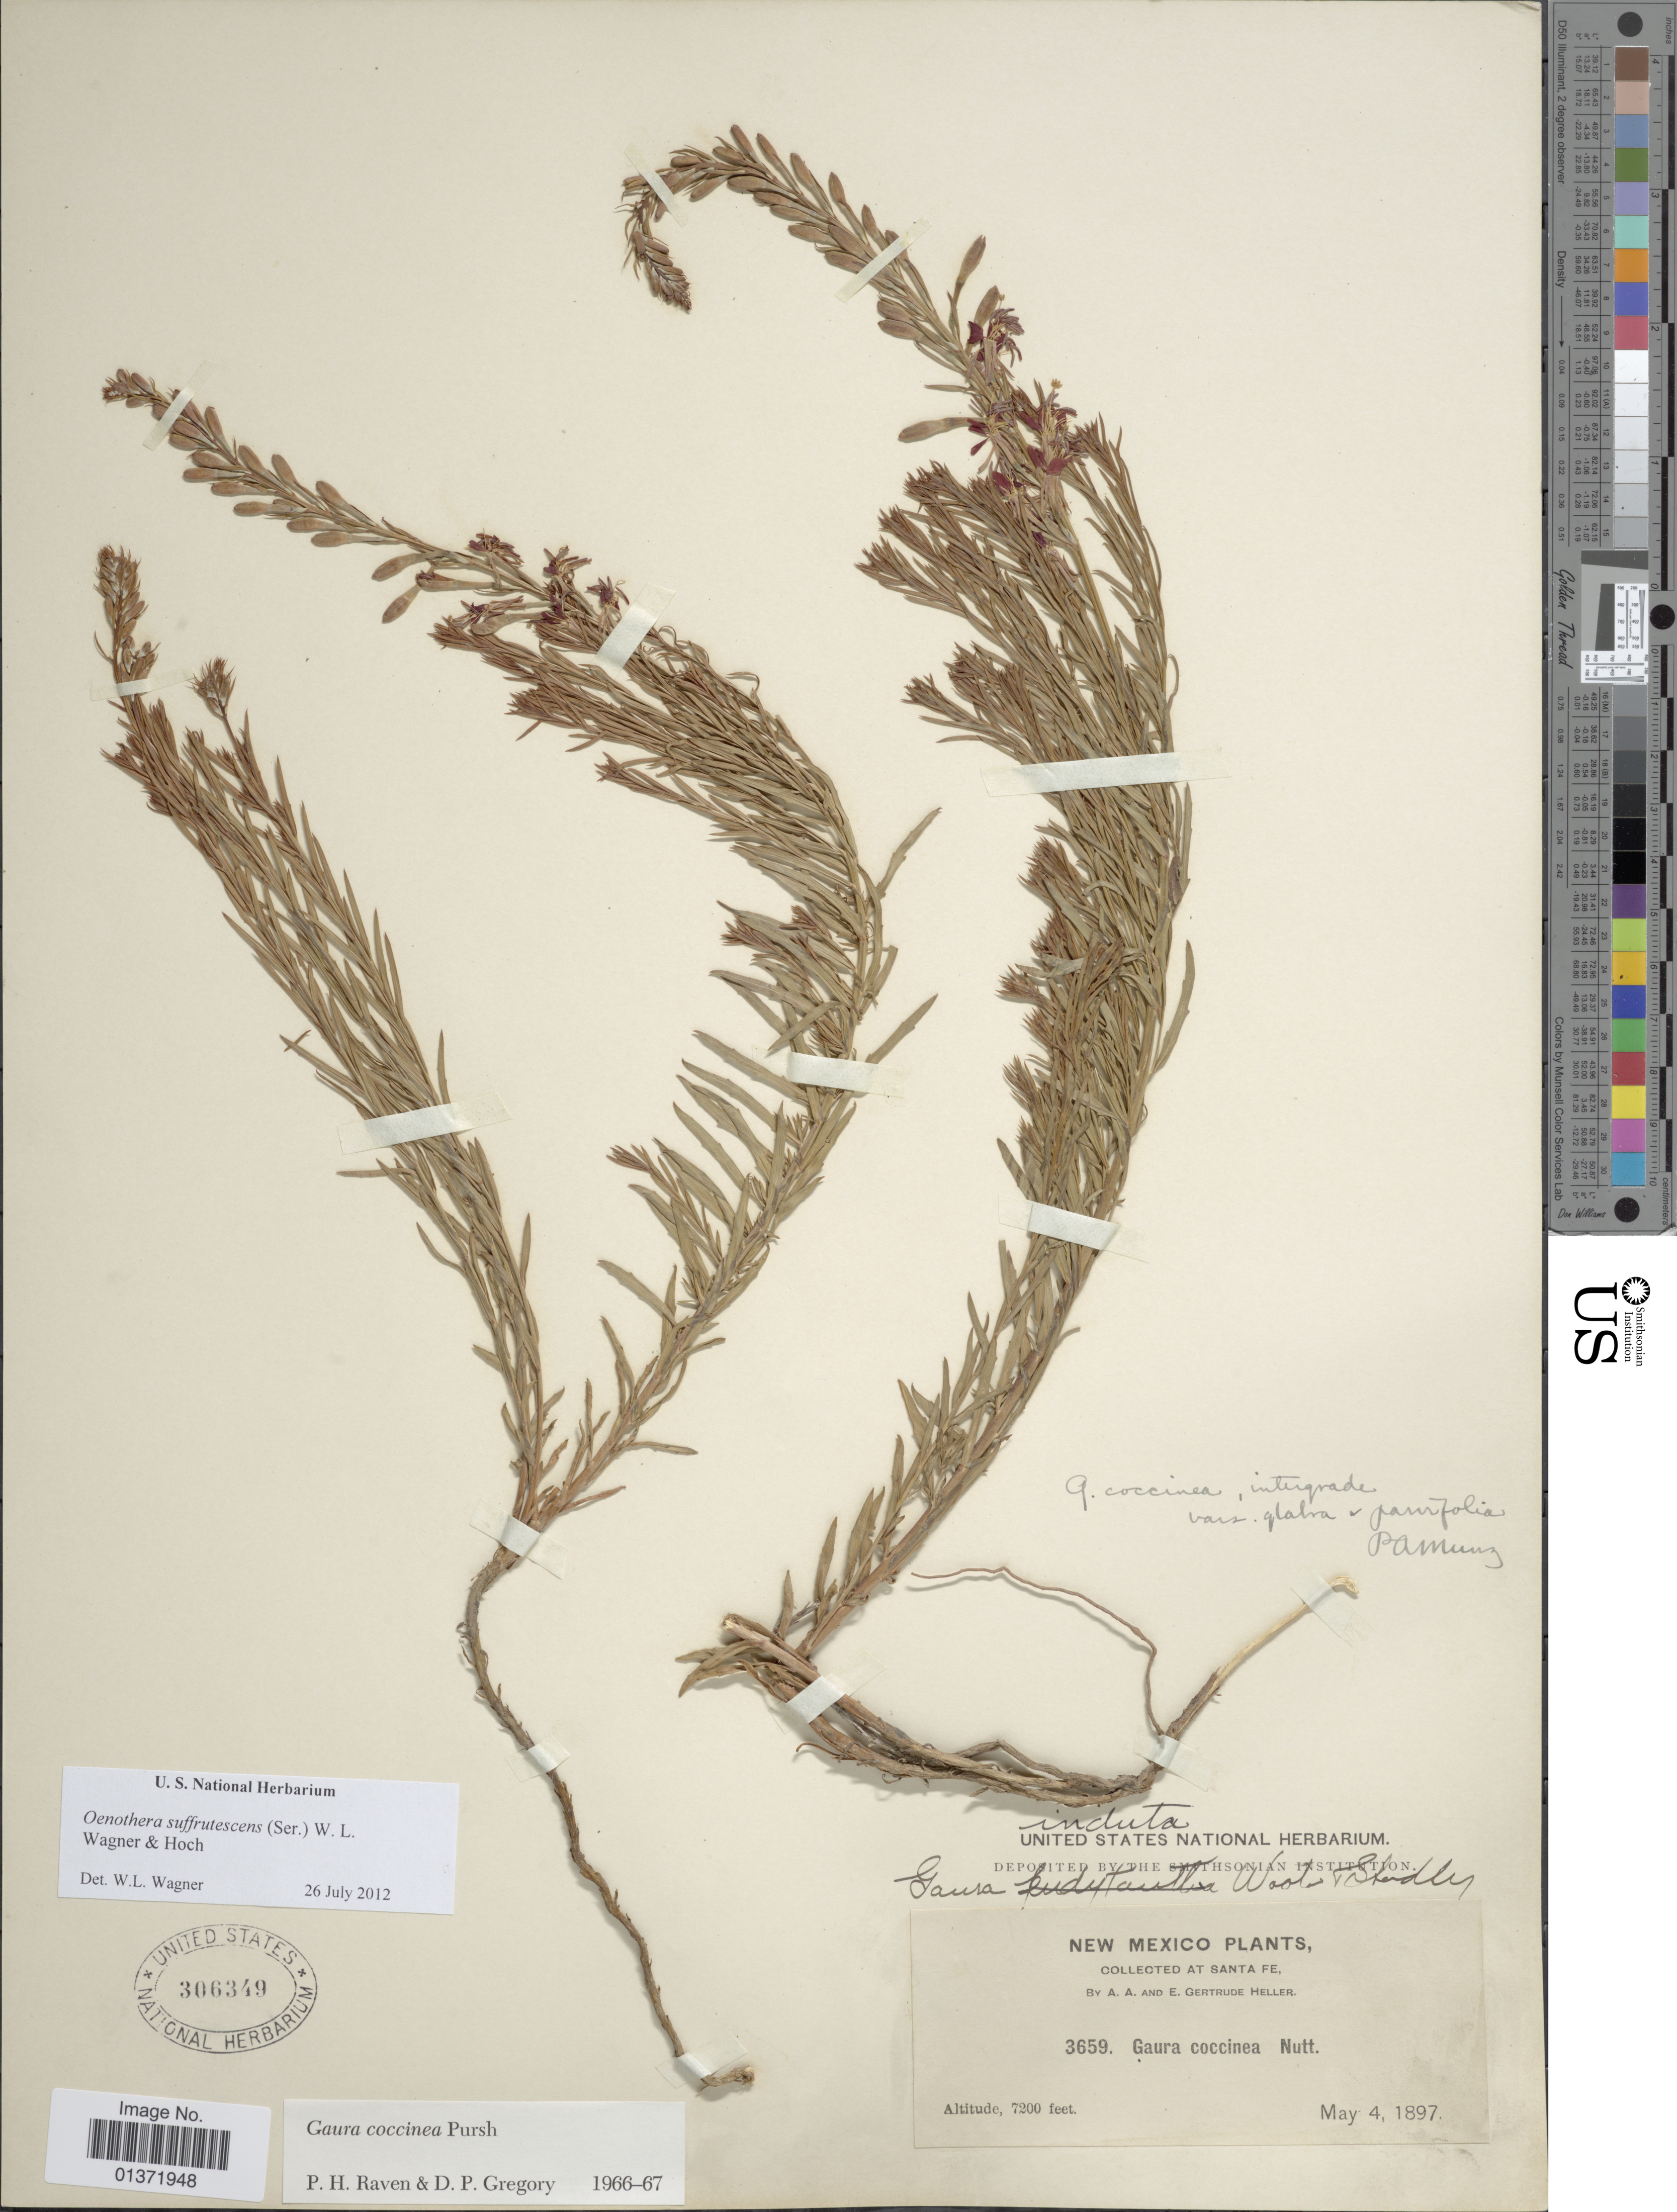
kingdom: Plantae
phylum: Tracheophyta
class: Magnoliopsida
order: Myrtales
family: Onagraceae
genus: Oenothera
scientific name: Oenothera suffrutescens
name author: (Ser.) W.L. Wagner & Hoch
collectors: A. A. Heller & E. G. Heller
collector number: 3659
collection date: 1897-05-04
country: United States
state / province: New Mexico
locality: Santa Fe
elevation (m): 2195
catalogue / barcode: US 306349